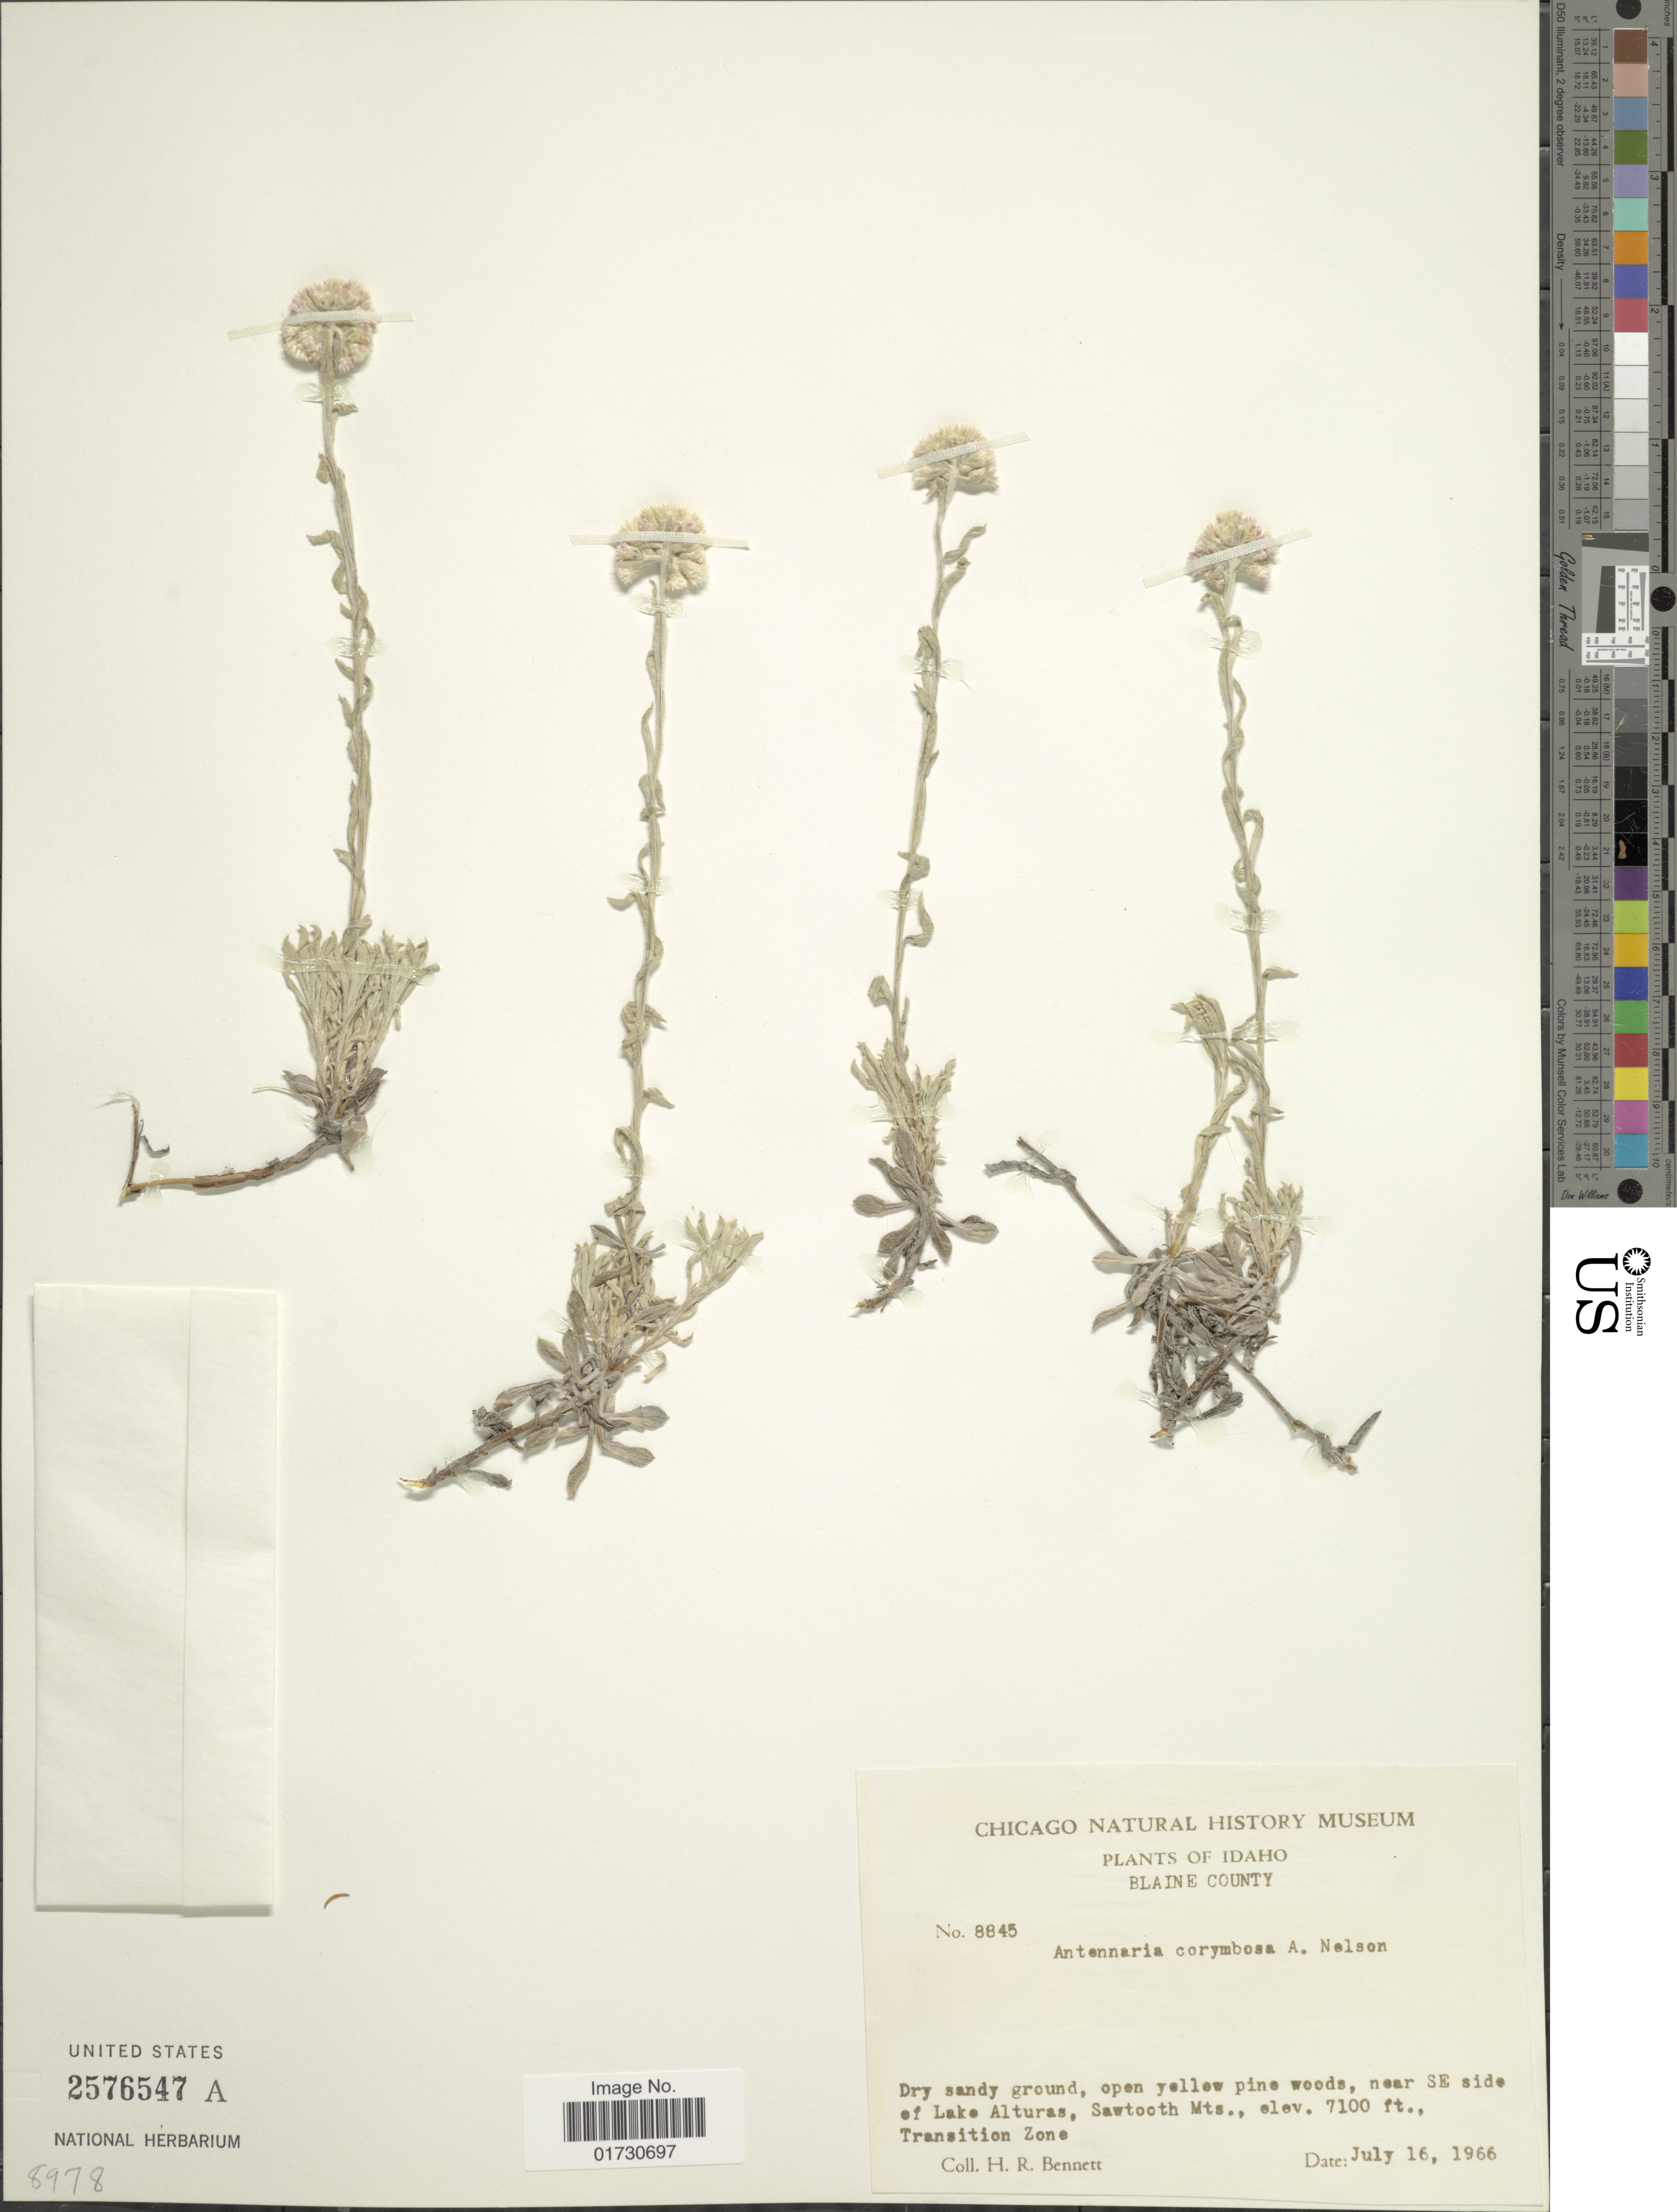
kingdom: Plantae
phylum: Tracheophyta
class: Magnoliopsida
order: Asterales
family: Asteraceae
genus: Antennaria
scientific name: Antennaria corymbosa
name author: E.E. Nelson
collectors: H. R. Bennett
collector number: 8845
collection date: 1966-07-16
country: United States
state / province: Idaho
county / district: Blaine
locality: Near SE side of Lake Alturas, Sawtooth Mts., Transition Zone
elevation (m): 2164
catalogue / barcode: US 2576547A